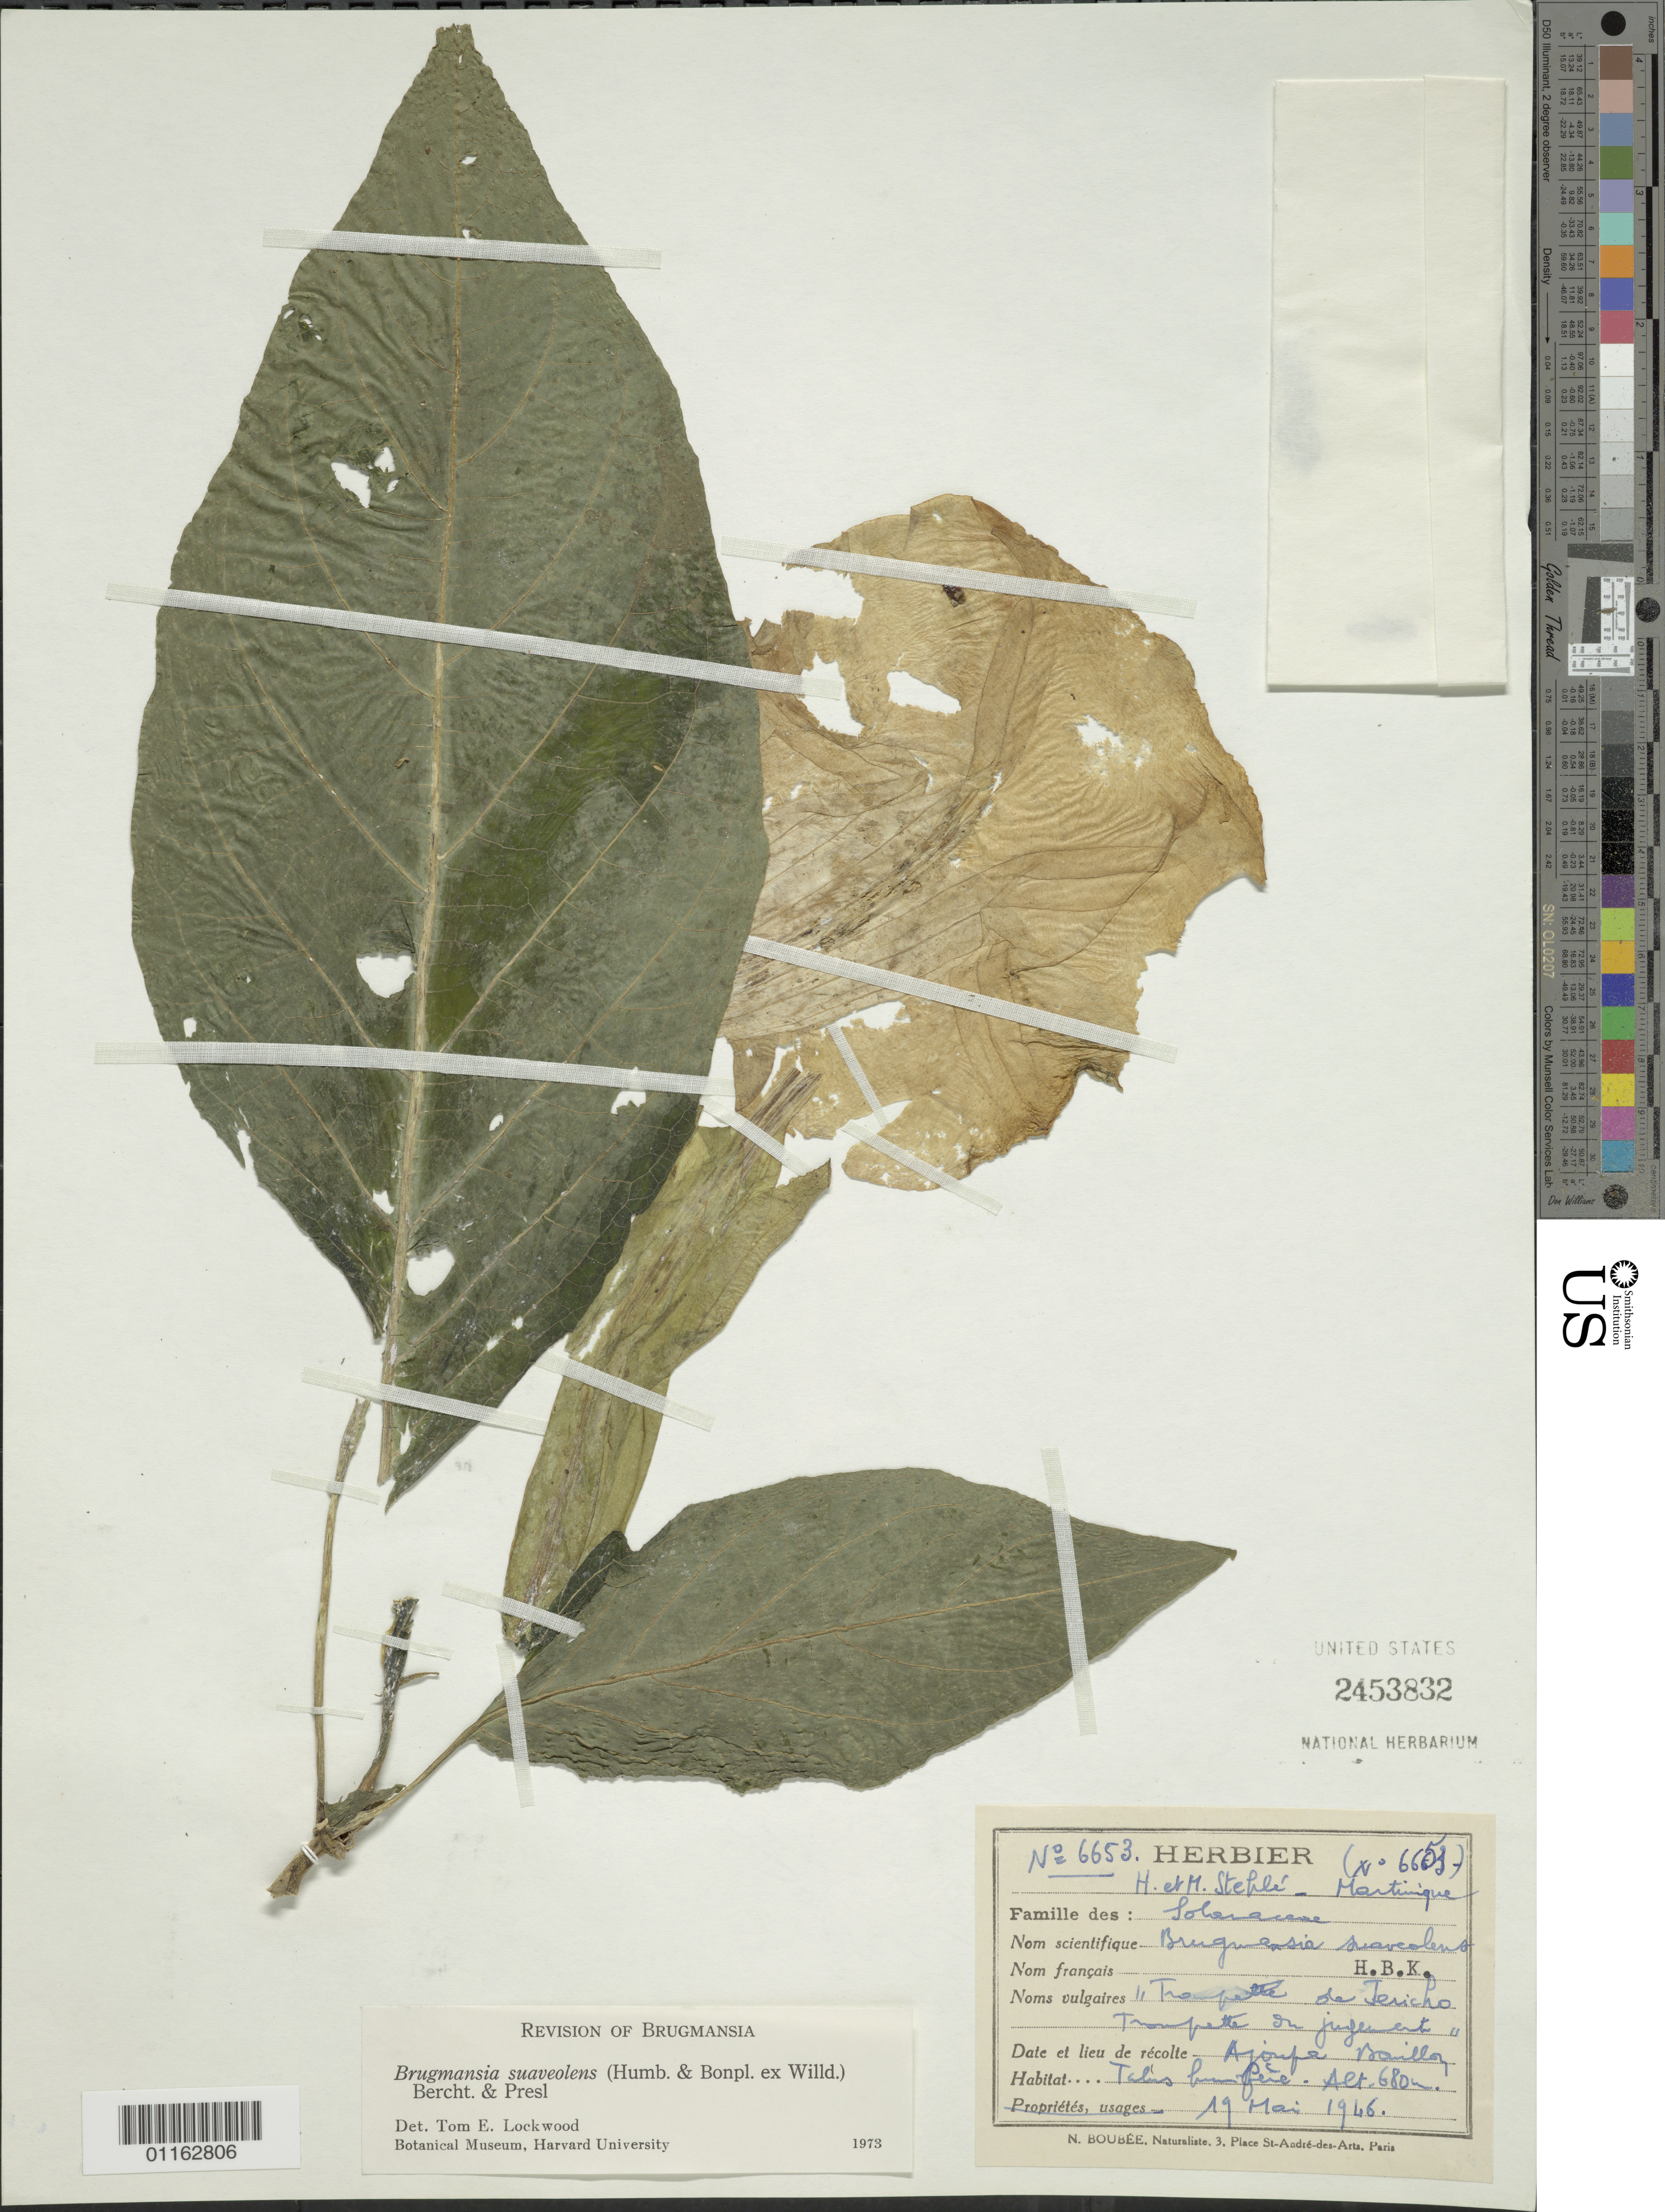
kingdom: Plantae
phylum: Tracheophyta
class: Magnoliopsida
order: Solanales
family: Solanaceae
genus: Brugmansia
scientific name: Brugmansia suaveolens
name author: (Humb. & Bonpl. ex Willd.) Brecht. & J. Presl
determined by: Lockwood, T. E.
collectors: H. Stehlé & M. Stehlé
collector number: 6653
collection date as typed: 19 May 1946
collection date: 1946-05-19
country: Martinique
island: Martinique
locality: Ajoupa Bourillon; Talis humide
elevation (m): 680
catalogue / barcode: US 2453832